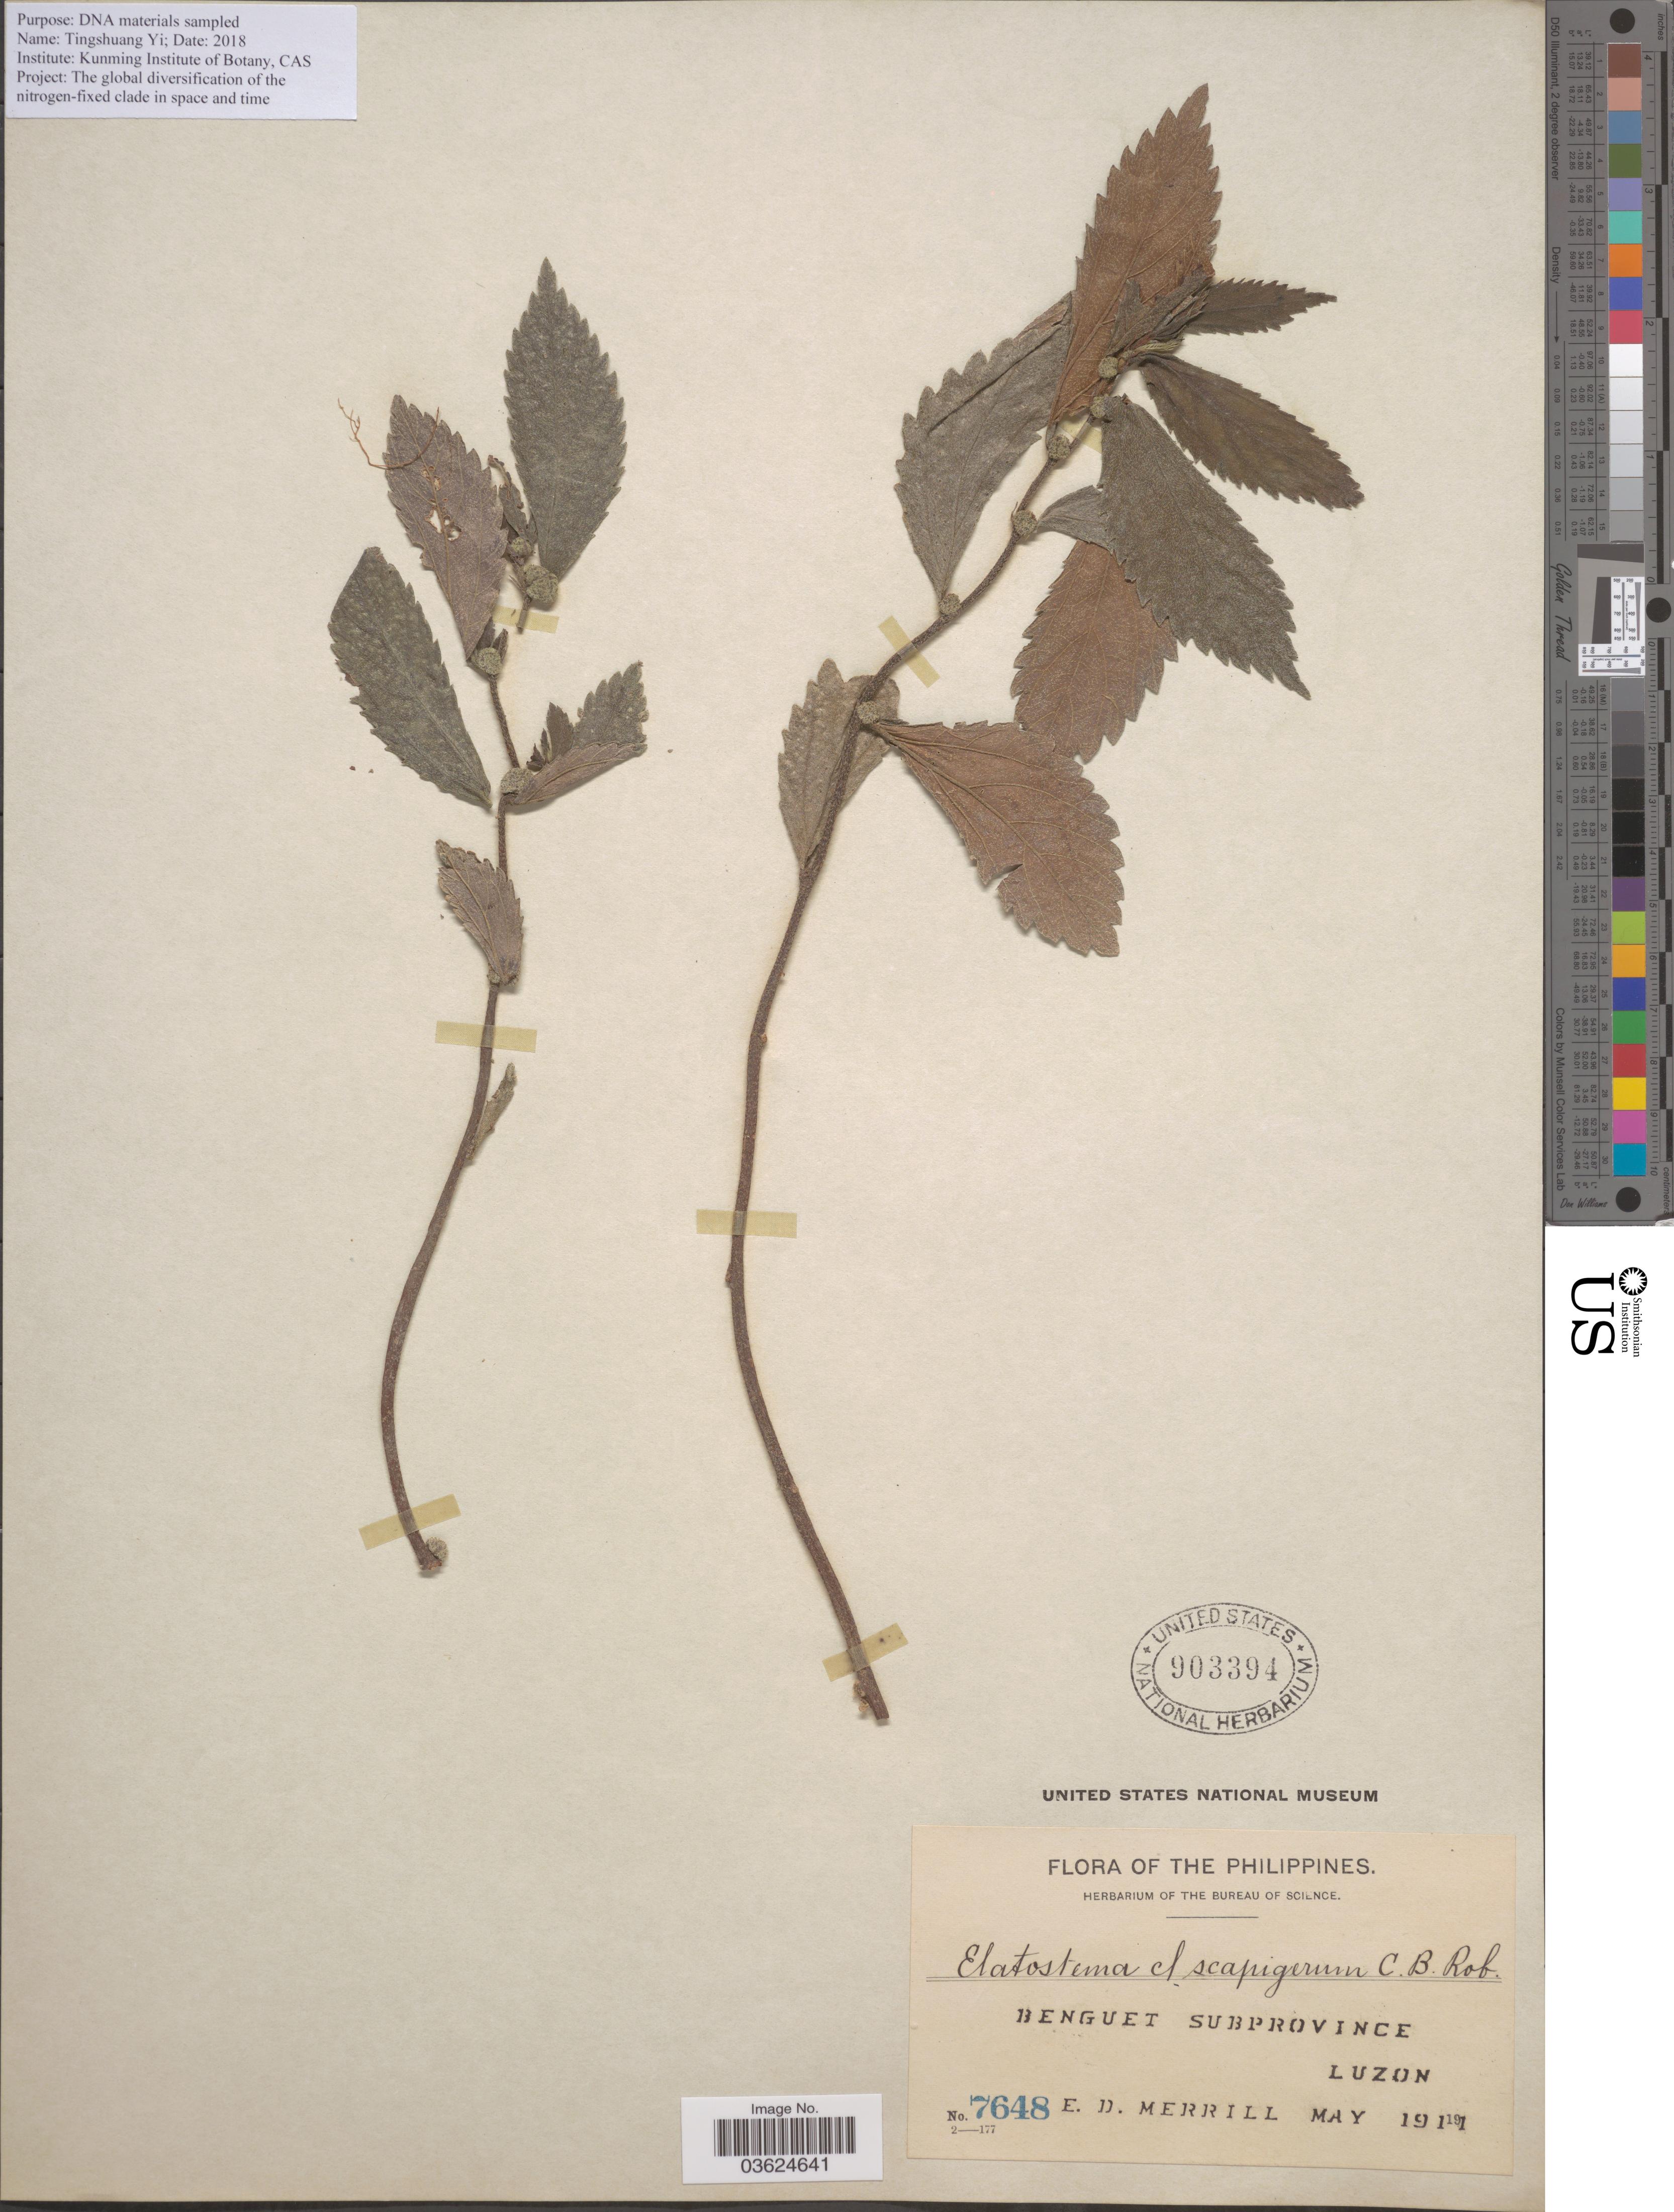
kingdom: Plantae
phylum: Tracheophyta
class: Magnoliopsida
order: Rosales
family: Urticaceae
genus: Elatostema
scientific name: Elatostema scapigerum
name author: C.B. Rob.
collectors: E. D. Merrill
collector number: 7648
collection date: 1911-05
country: Philippines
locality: Benguet Subprovince. Luzon.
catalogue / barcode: US 903394